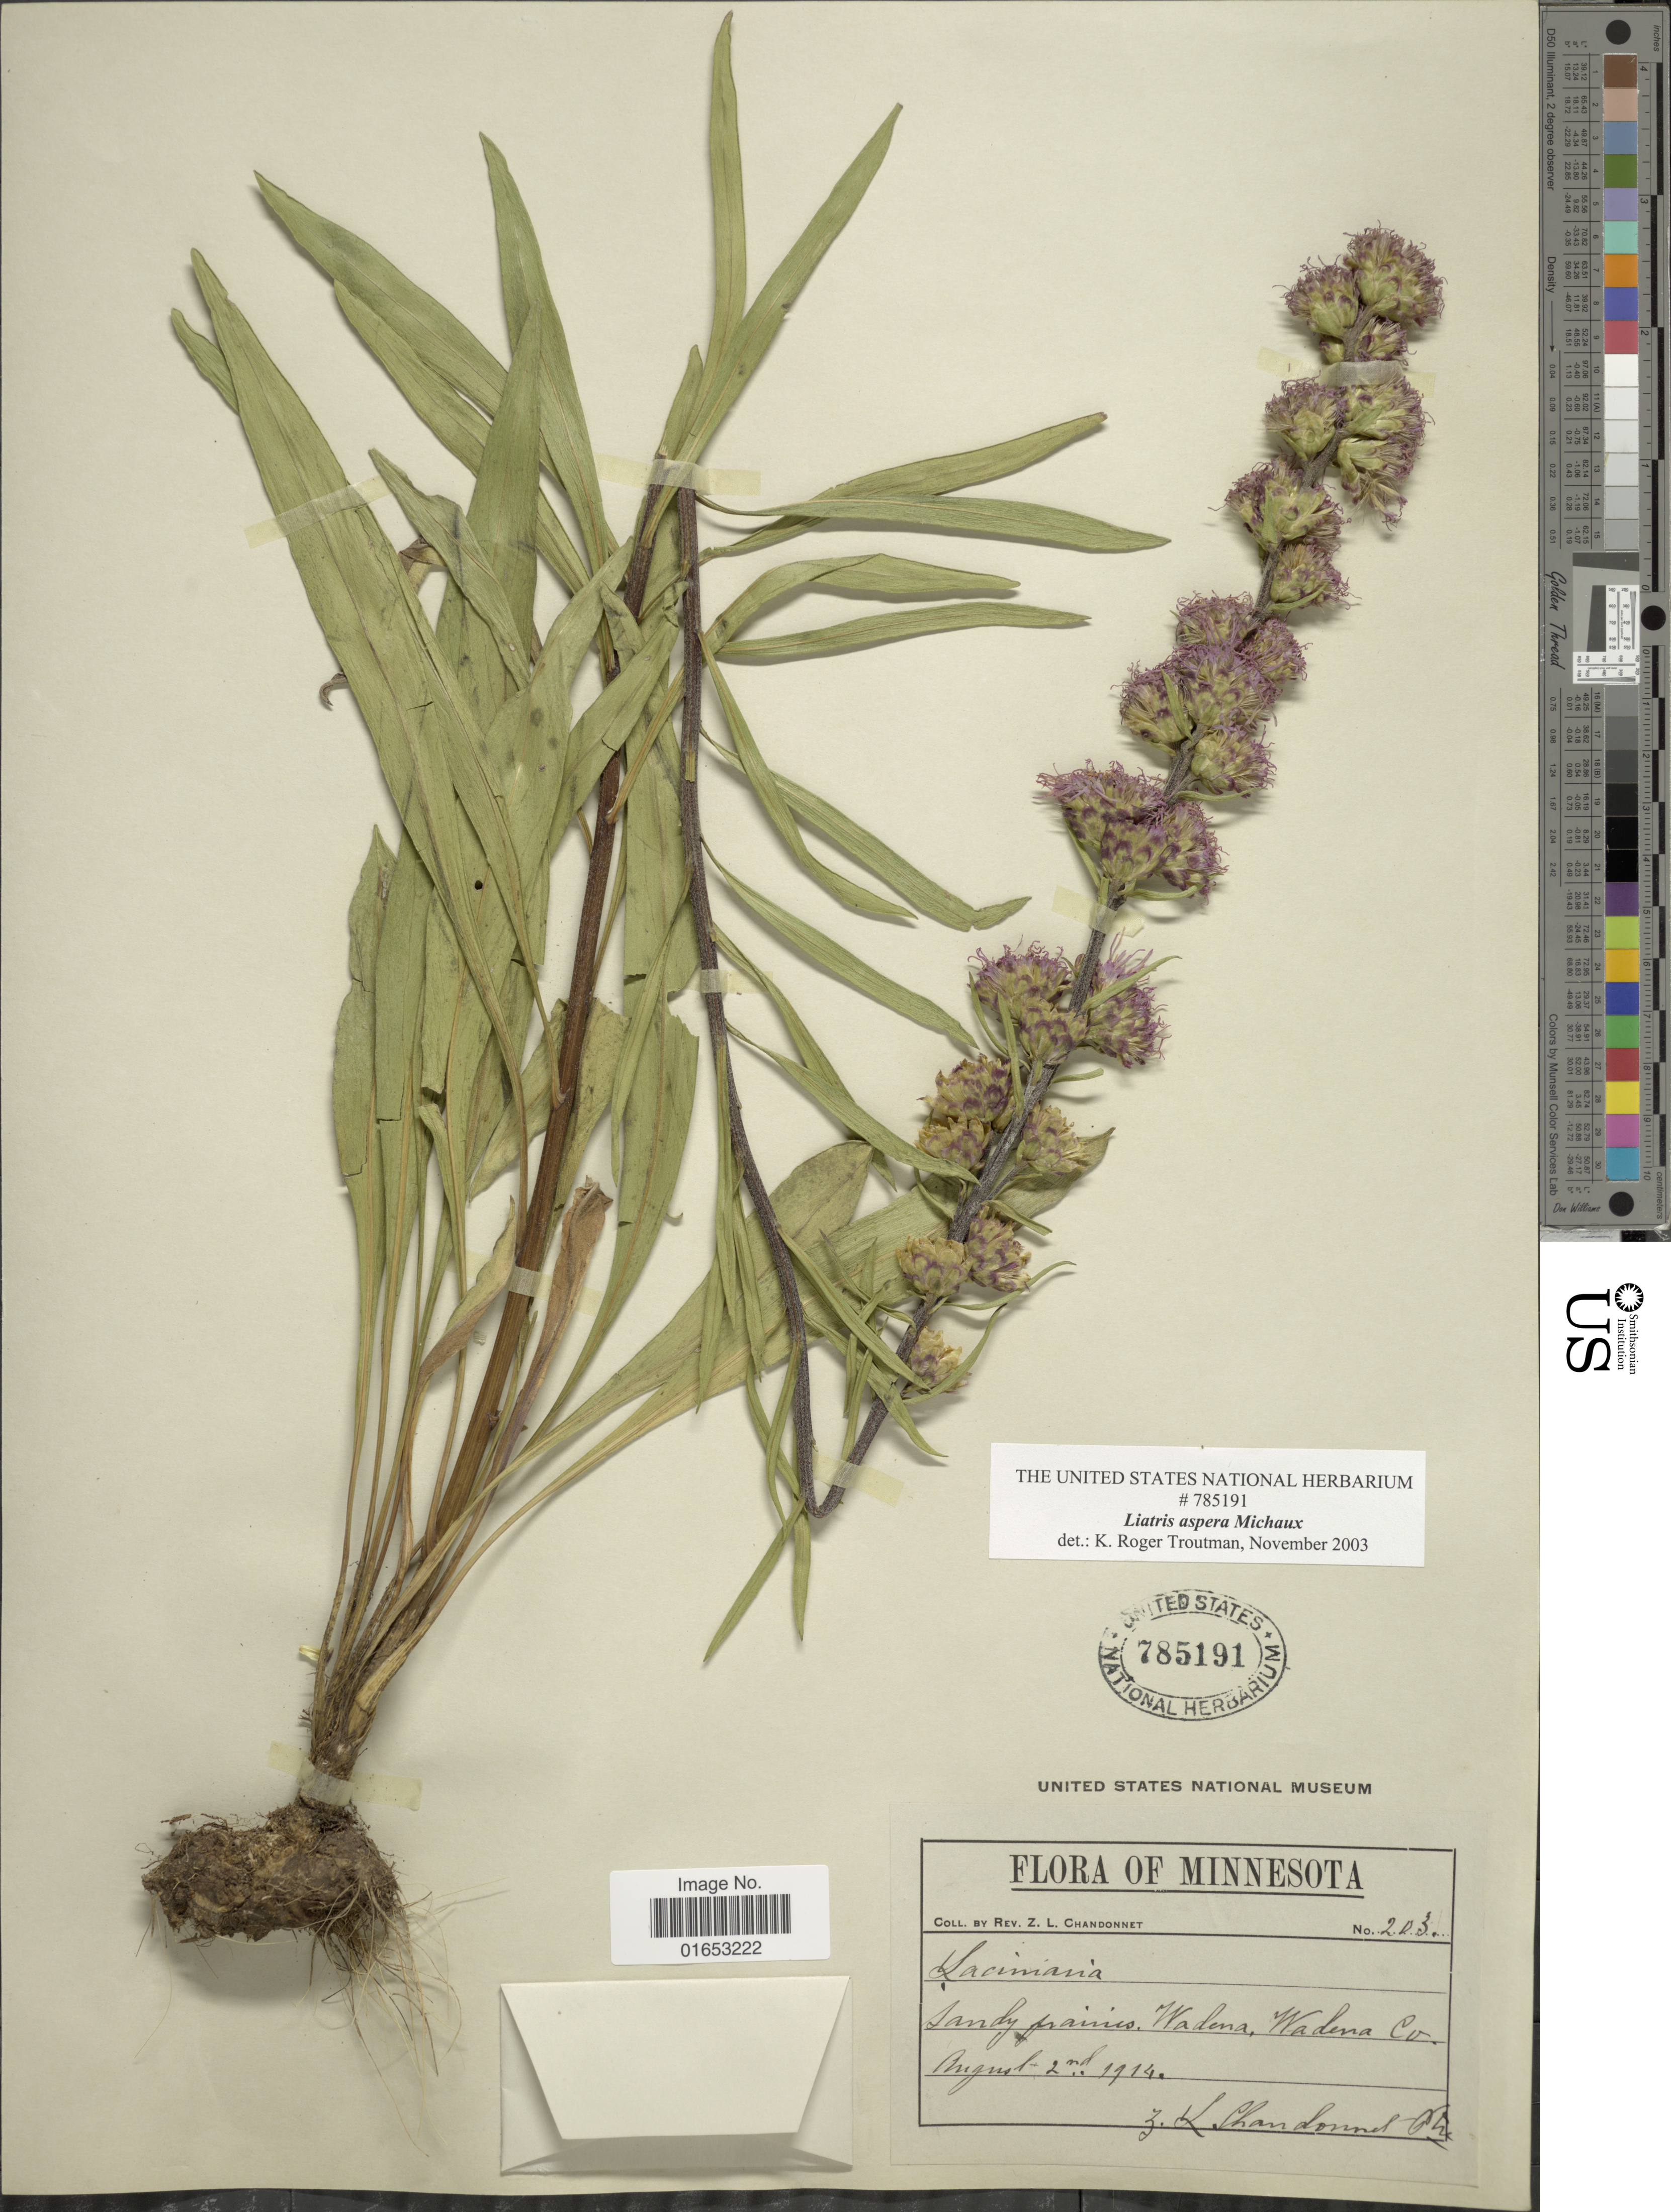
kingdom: Plantae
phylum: Tracheophyta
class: Magnoliopsida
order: Asterales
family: Asteraceae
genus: Liatris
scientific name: Liatris aspera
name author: Michx.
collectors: Z. Chandonnet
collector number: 203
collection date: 1914-08-02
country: United States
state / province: Minnesota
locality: Wadena Wadena Co.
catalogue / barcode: US 785191